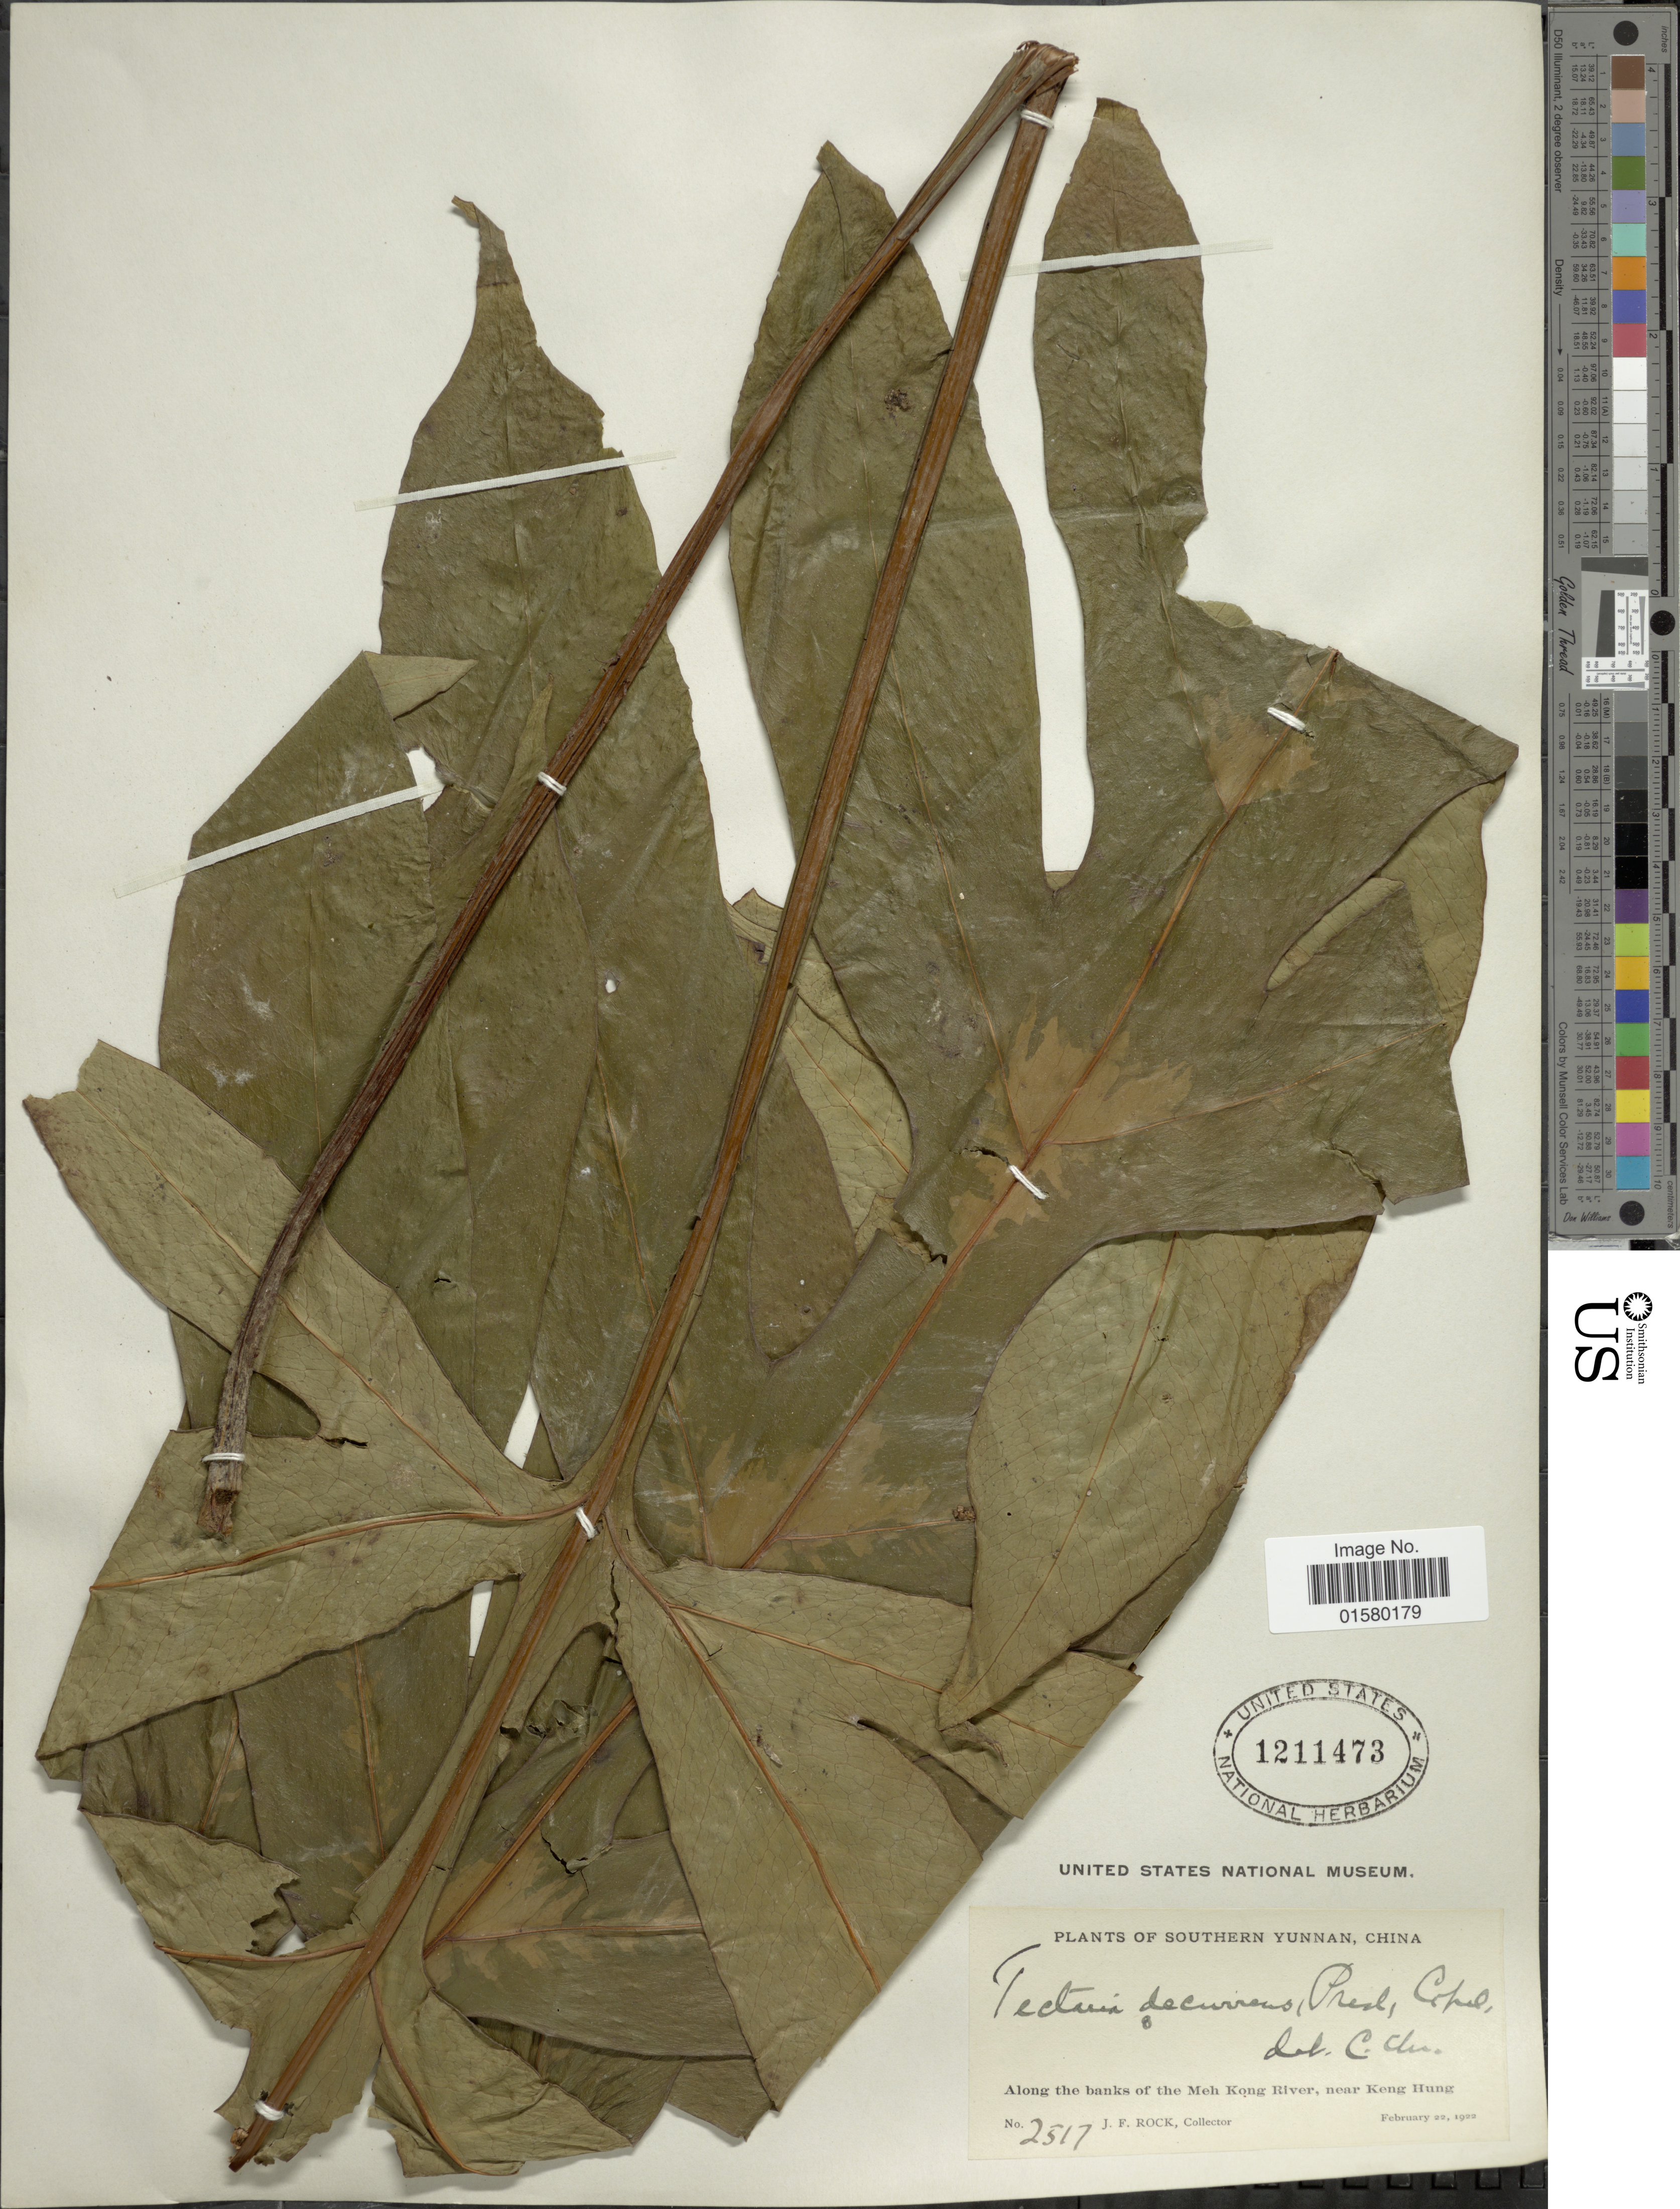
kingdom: Plantae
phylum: Tracheophyta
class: Polypodiopsida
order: Polypodiales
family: Tectariaceae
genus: Tectaria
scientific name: Tectaria decurrens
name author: (Presel.) Copel. in Elmer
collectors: J. Rock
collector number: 2517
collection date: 1922-02-22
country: China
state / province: Yunnan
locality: Southern Yunnan, along the banks of the Meh Kong River, near Keng Hung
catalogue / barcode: US 1211473